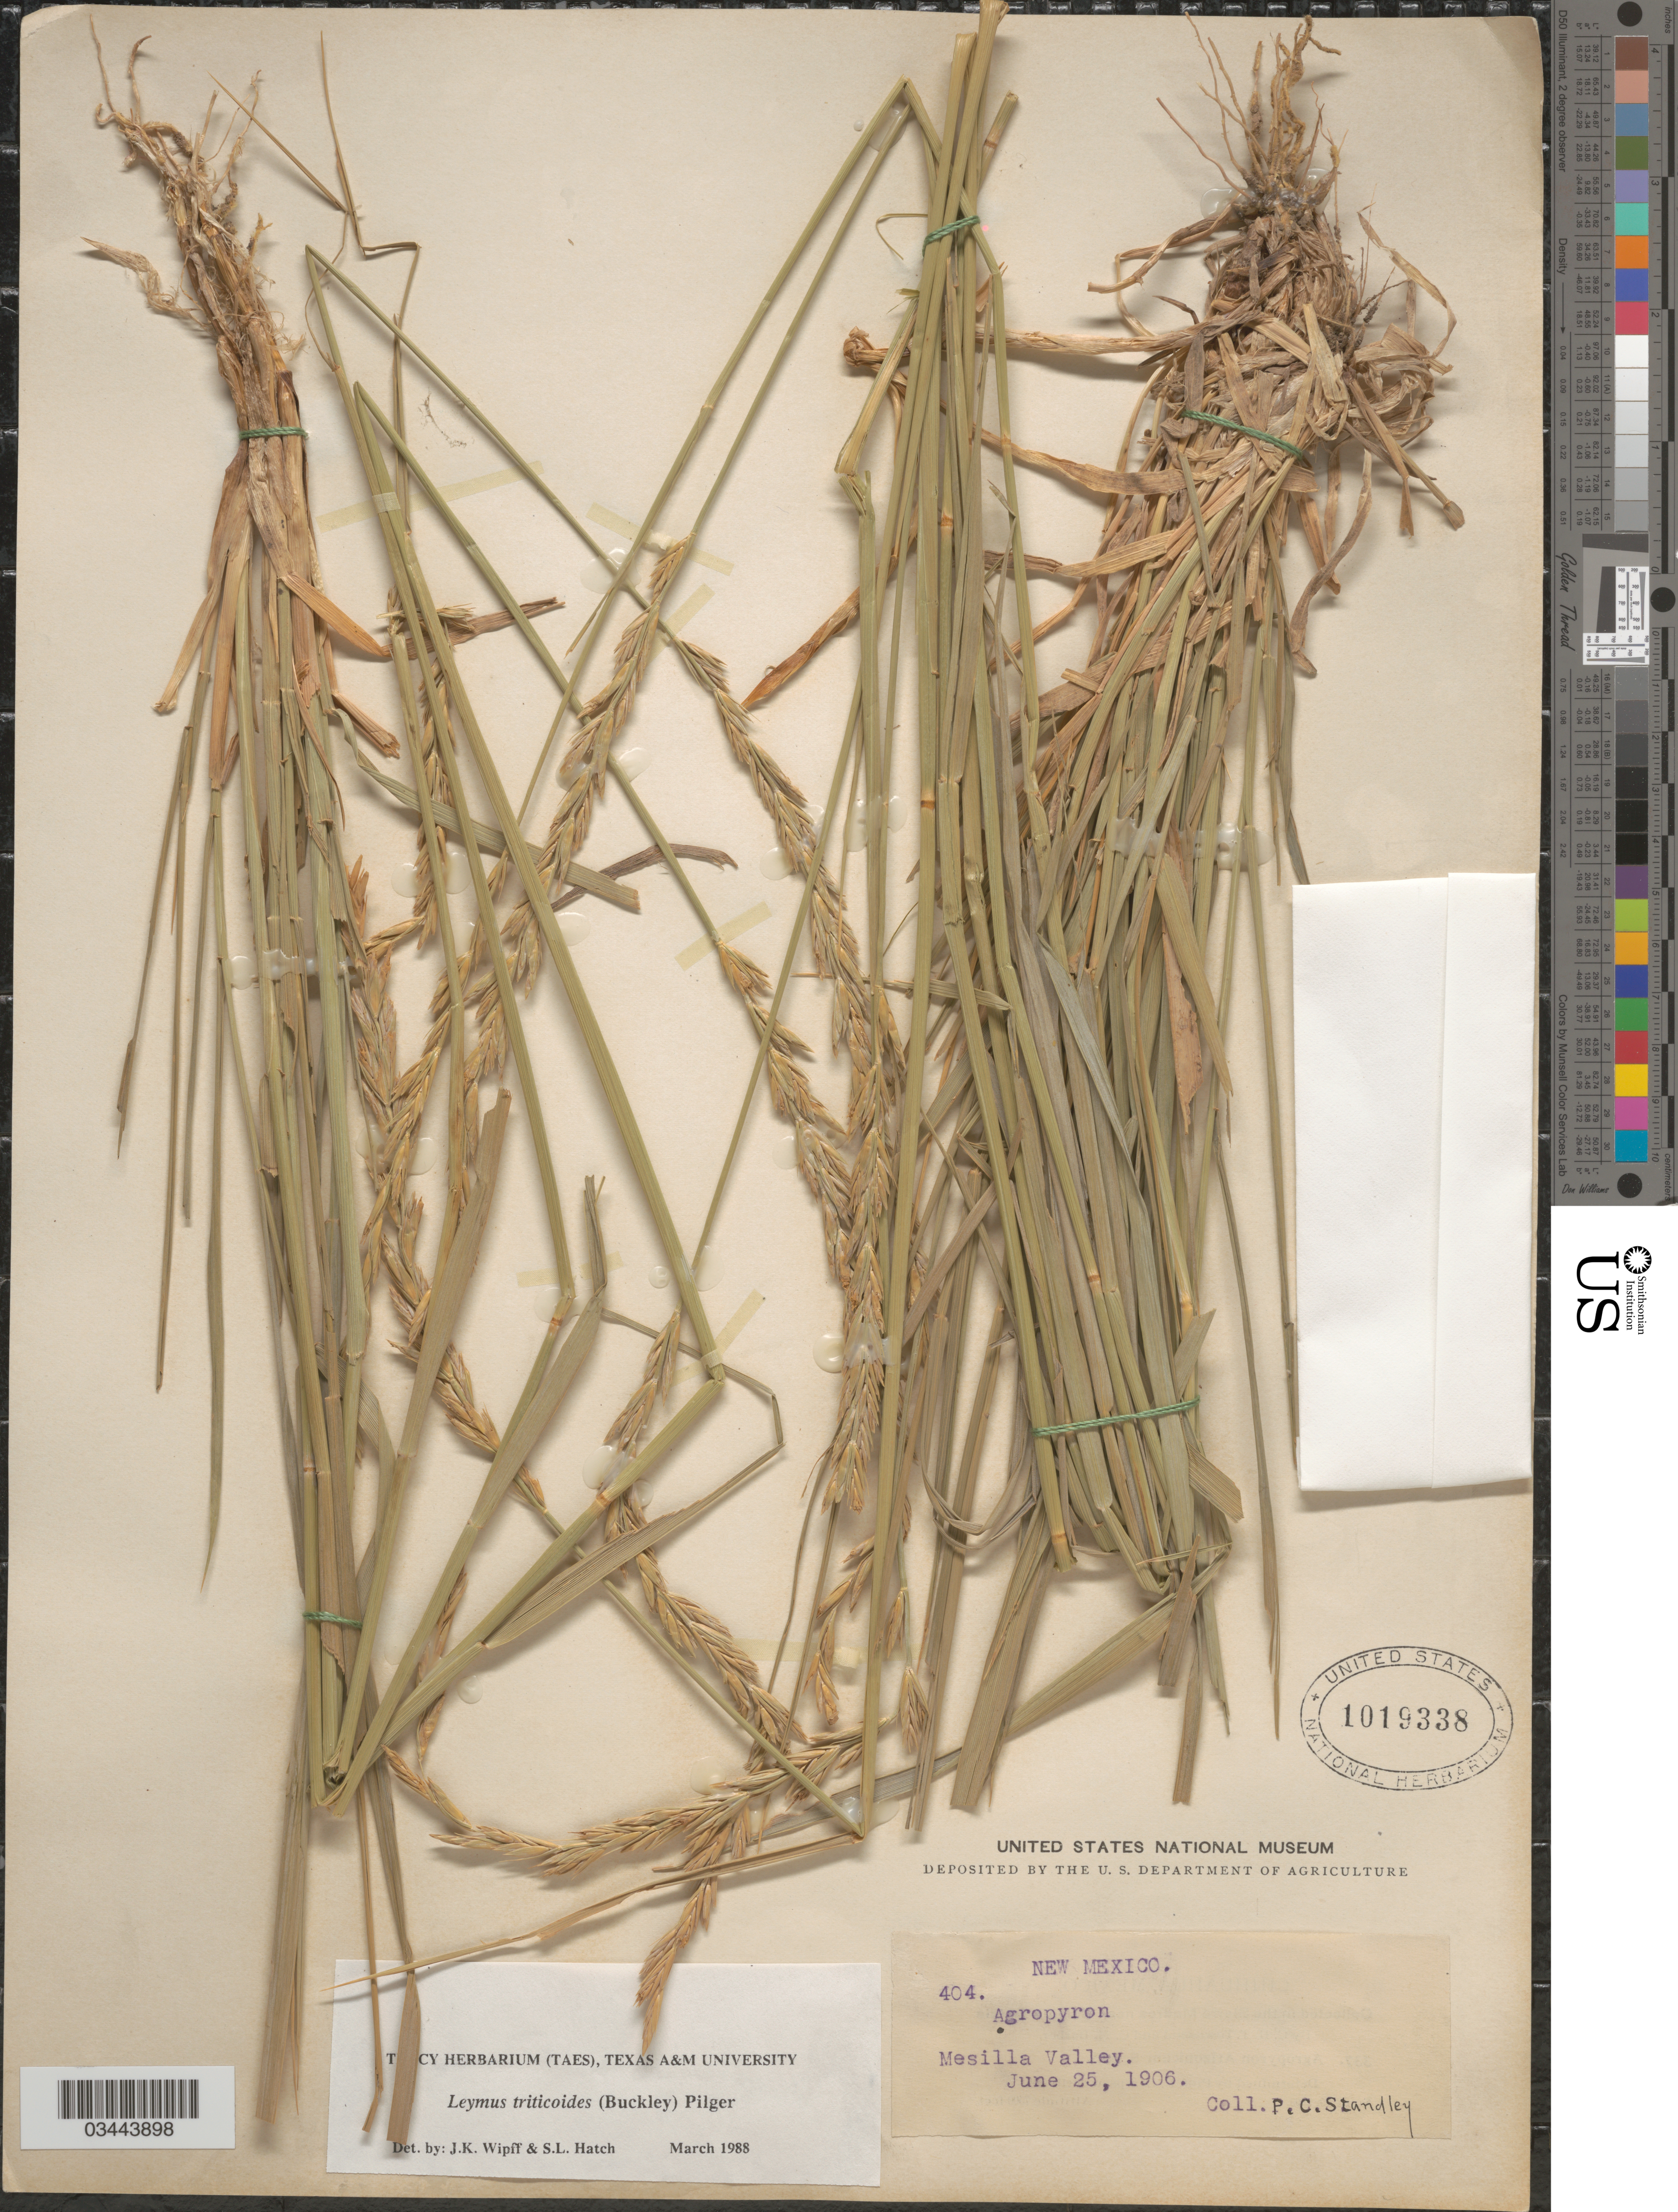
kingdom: Plantae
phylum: Tracheophyta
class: Liliopsida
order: Poales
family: Poaceae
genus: Leymus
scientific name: Leymus triticoides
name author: (Buckley) Pilg.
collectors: P. C. Standley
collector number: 404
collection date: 1906-06-25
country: United States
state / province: New Mexico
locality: Mesilla Valley.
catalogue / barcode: US 1019338